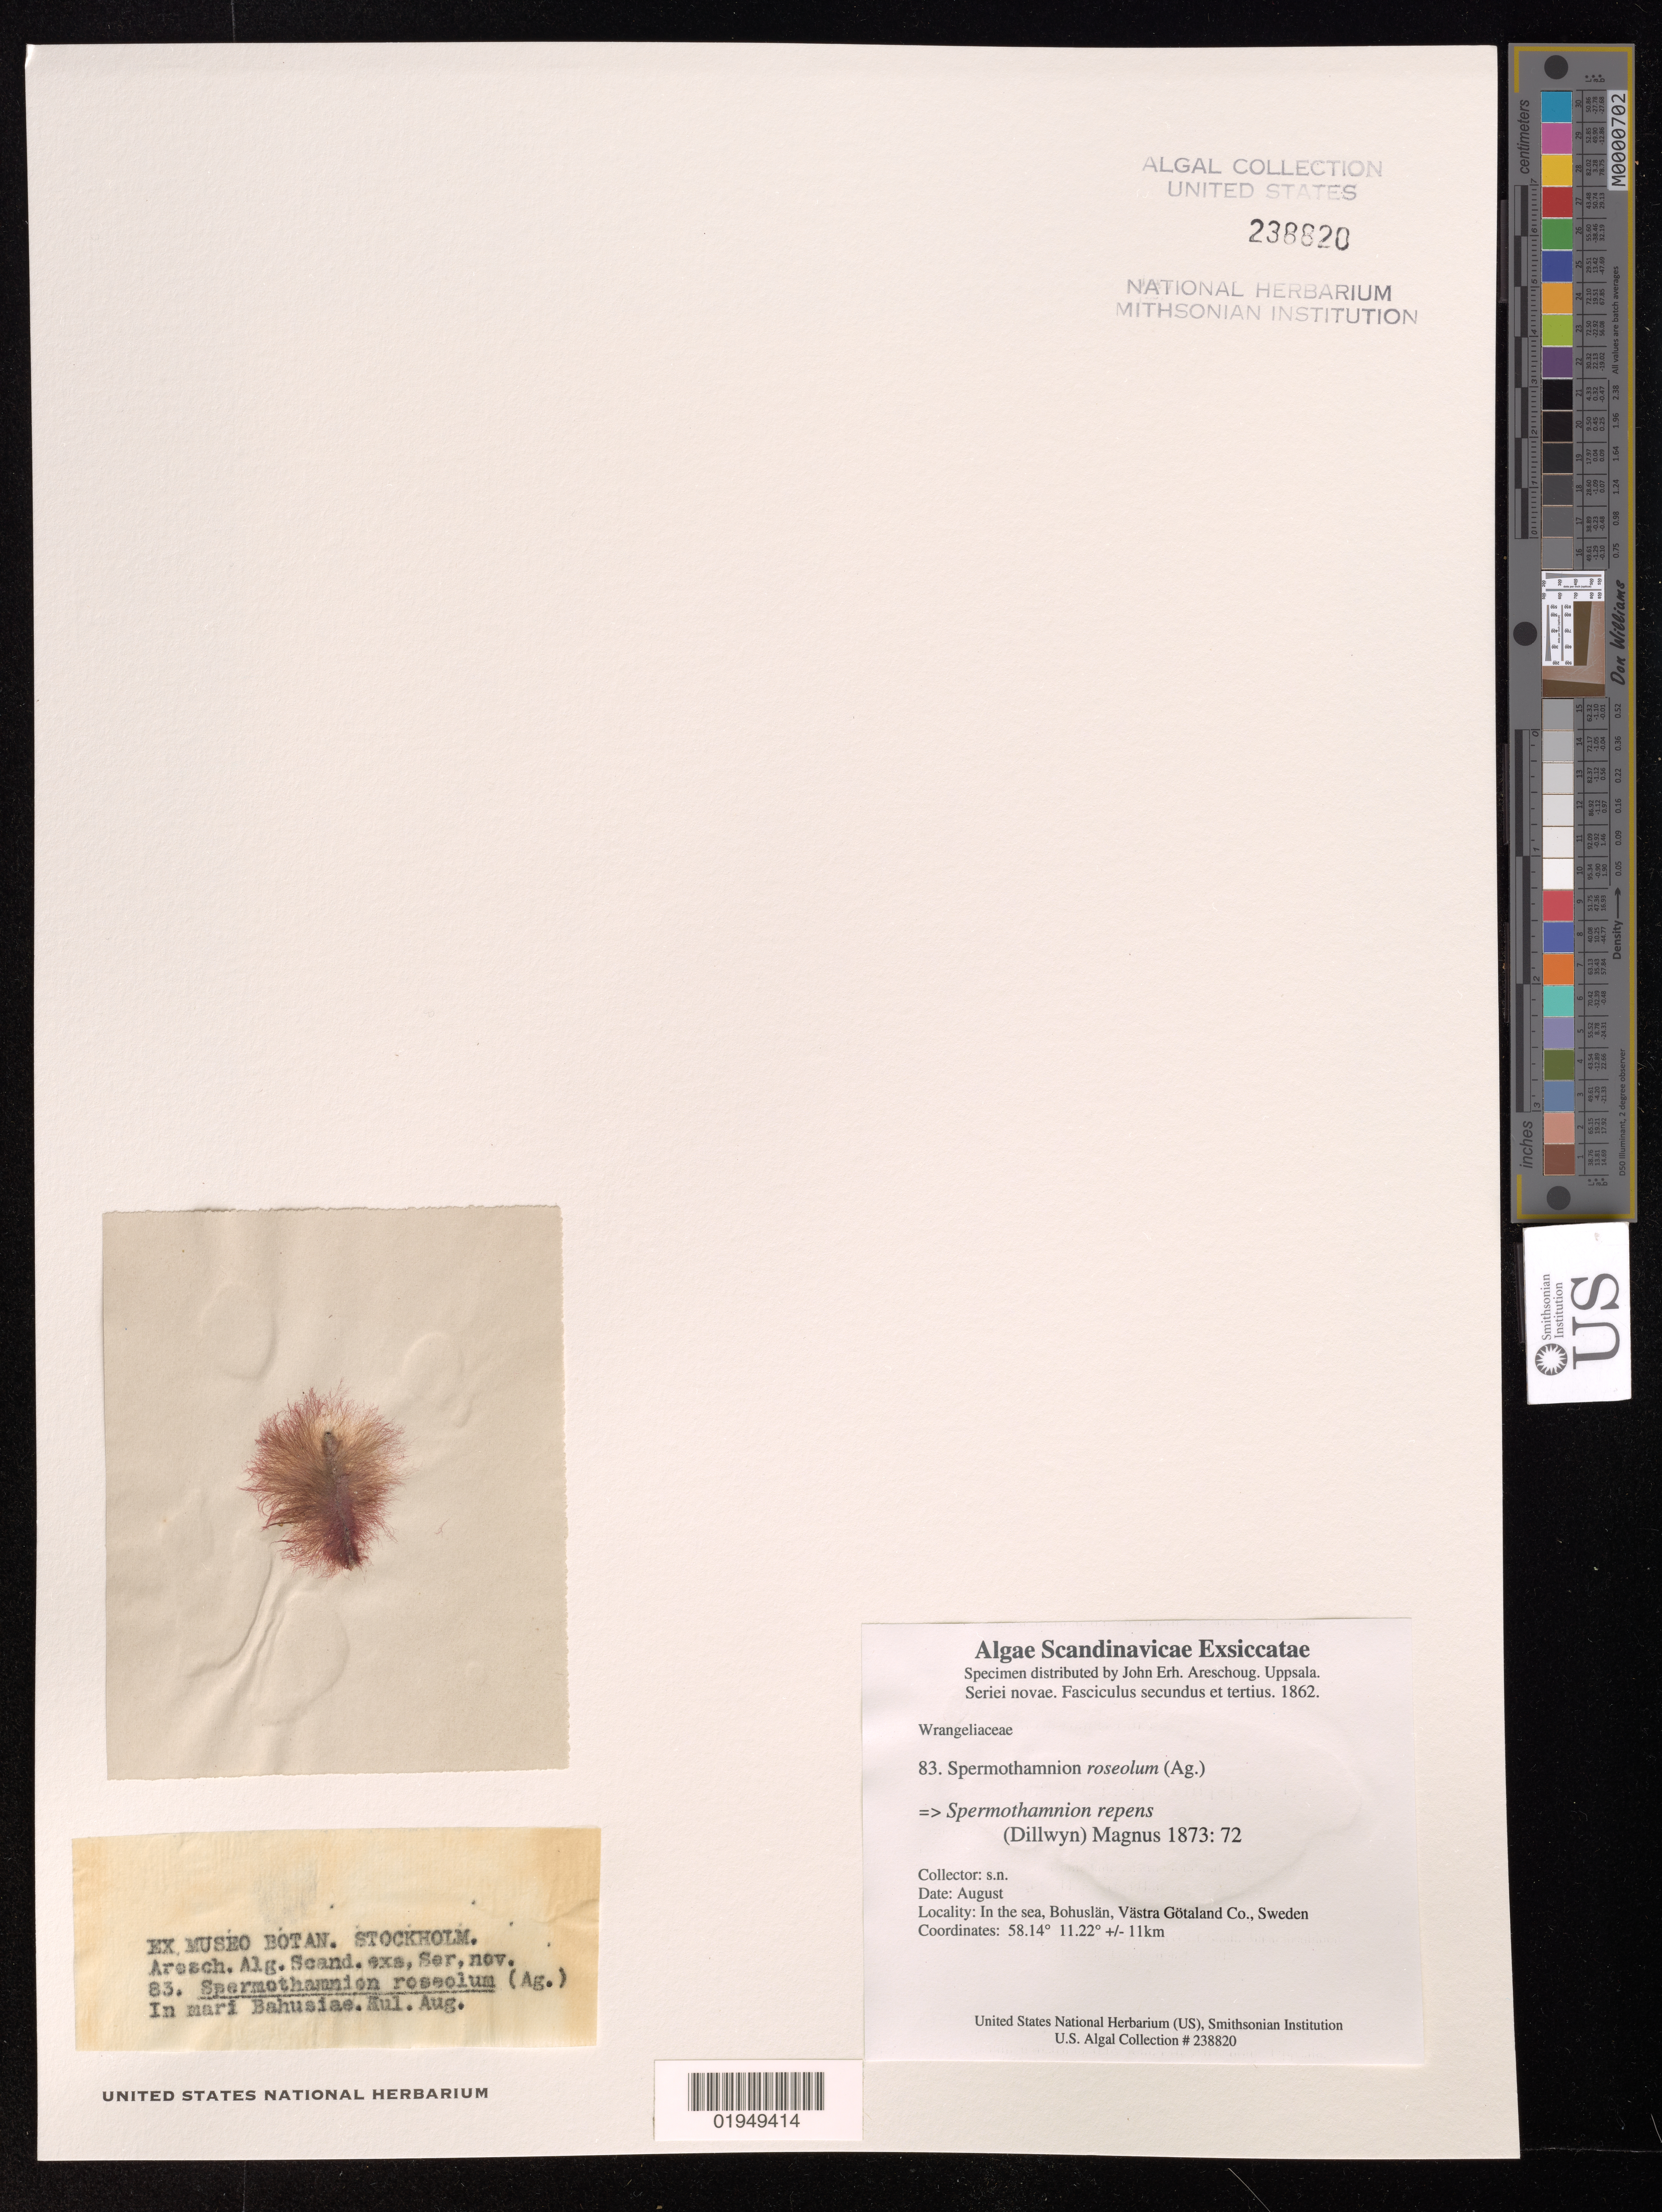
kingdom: Plantae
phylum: Rhodophyta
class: Florideophyceae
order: Ceramiales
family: Wrangeliaceae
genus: Spermothamnion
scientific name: Spermothamnion repens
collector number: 83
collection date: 1862-08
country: Sweden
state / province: Västra Götaland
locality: In the sea, Bohuslan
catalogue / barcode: US 238820